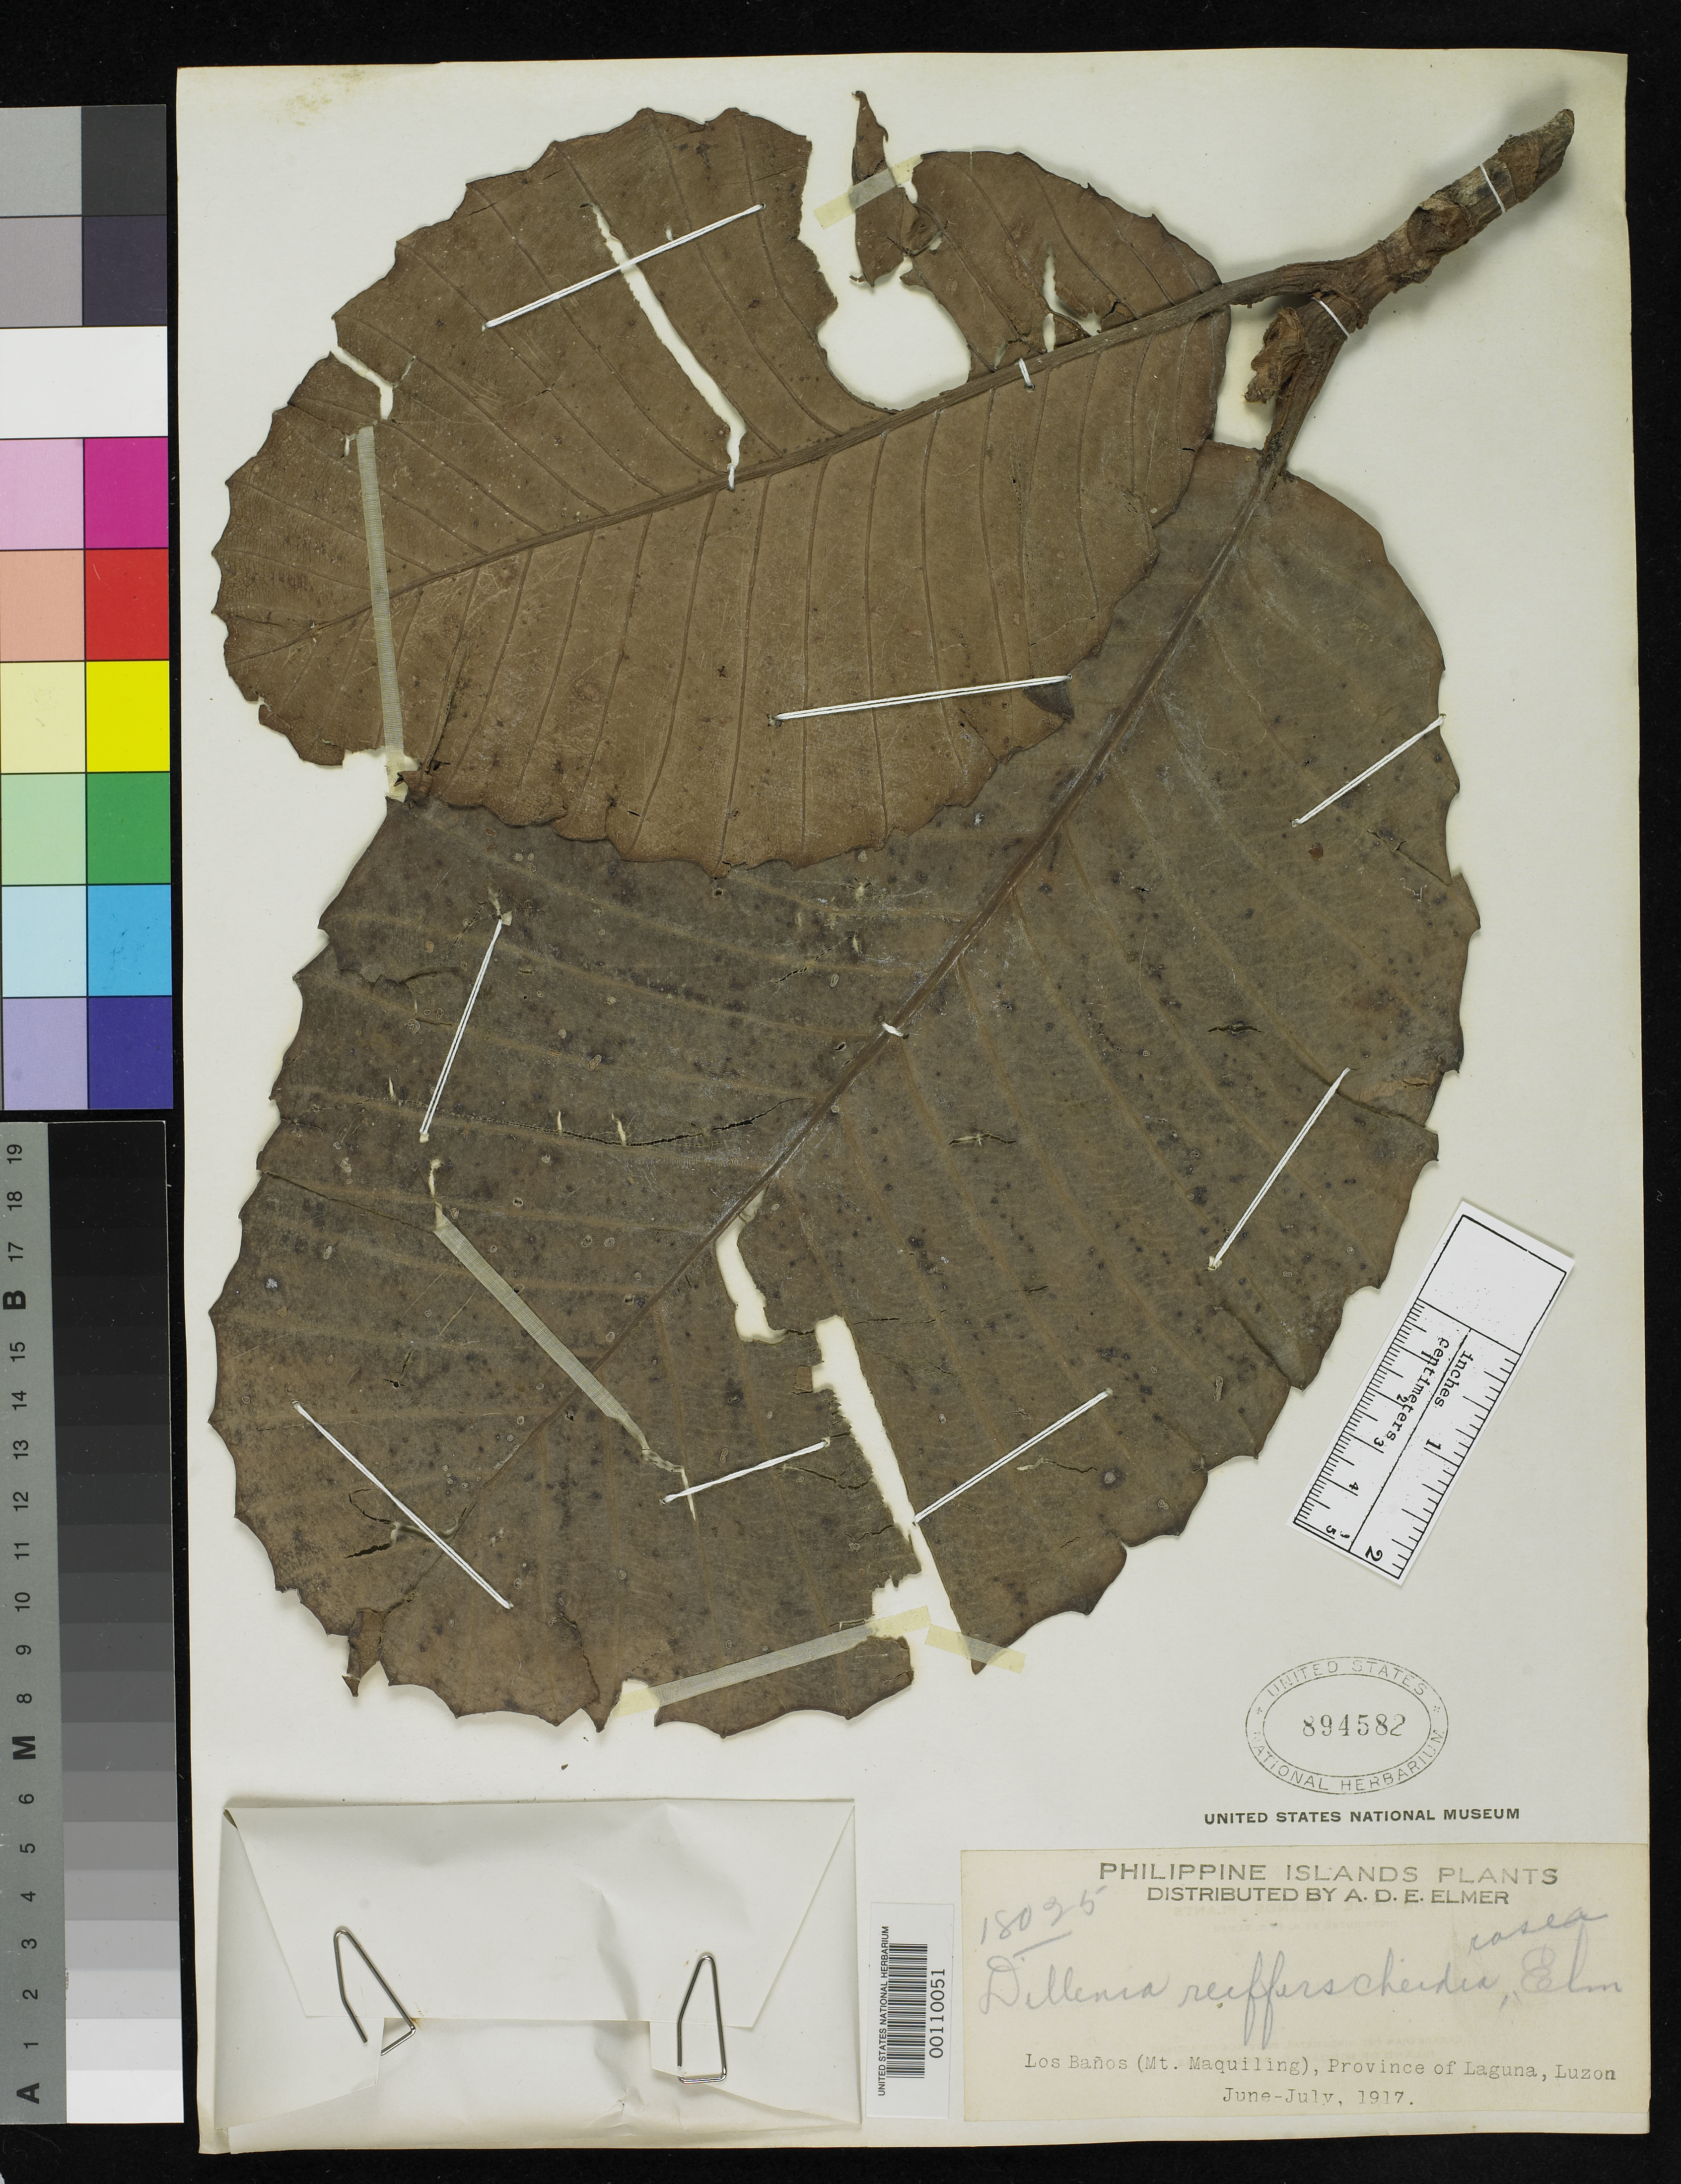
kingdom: Plantae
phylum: Tracheophyta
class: Magnoliopsida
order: Dilleniales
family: Dilleniaceae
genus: Dillenia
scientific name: Dillenia reifferscheidia var. rosea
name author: Elmer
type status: Isotype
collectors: A. D. E. Elmer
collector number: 18025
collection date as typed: Jun 1917 to -- Jul 1917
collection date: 1917-06/1917-07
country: Philippines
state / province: Calabarzon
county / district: Laguna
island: Luzon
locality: Los Banos (Mt. Maquiling).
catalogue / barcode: US 894582